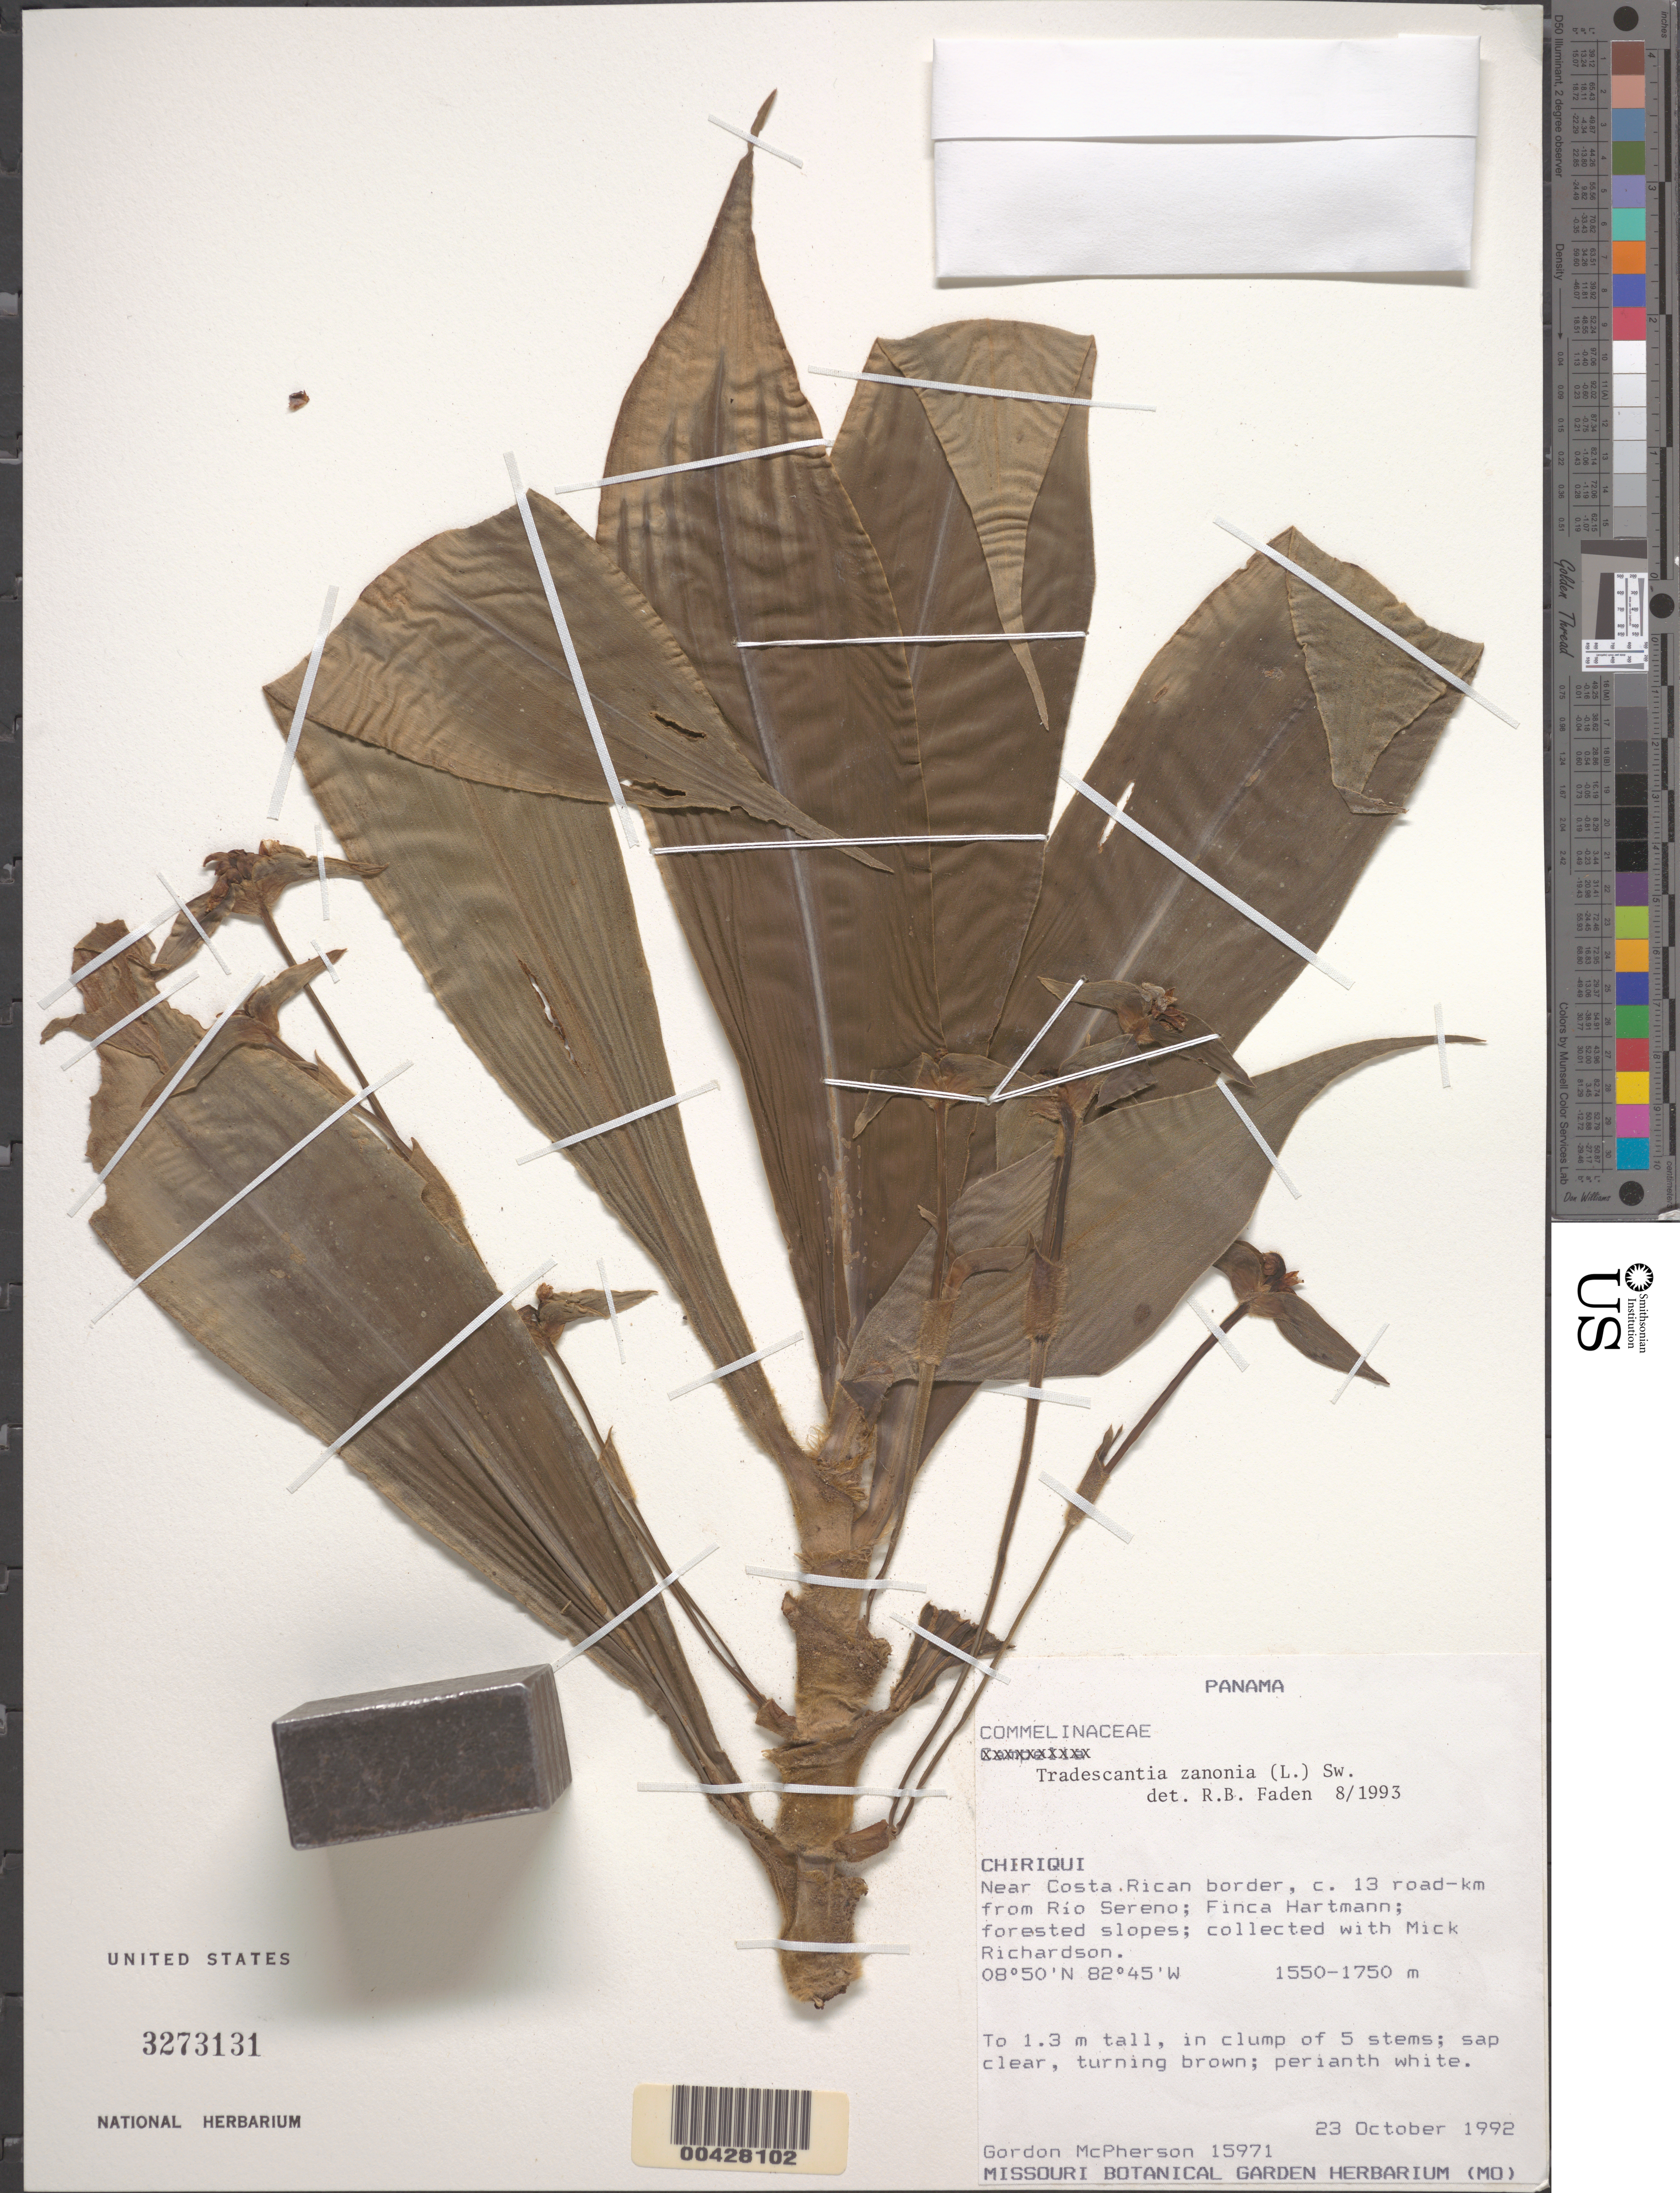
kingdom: Plantae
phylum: Tracheophyta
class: Liliopsida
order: Commelinales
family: Commelinaceae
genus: Tradescantia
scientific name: Tradescantia zanonia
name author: (L.) Sw.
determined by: Faden, Robert B., (US), Smithsonian Institution - National Museum of Natural History (UNITED STATES)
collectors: G. D. McPherson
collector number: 15971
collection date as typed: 23 Oct 1992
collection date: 1992-10-23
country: Panama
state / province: Chiriquí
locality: Rio Sereno, Finca Hatmann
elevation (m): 1550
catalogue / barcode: US 3273131